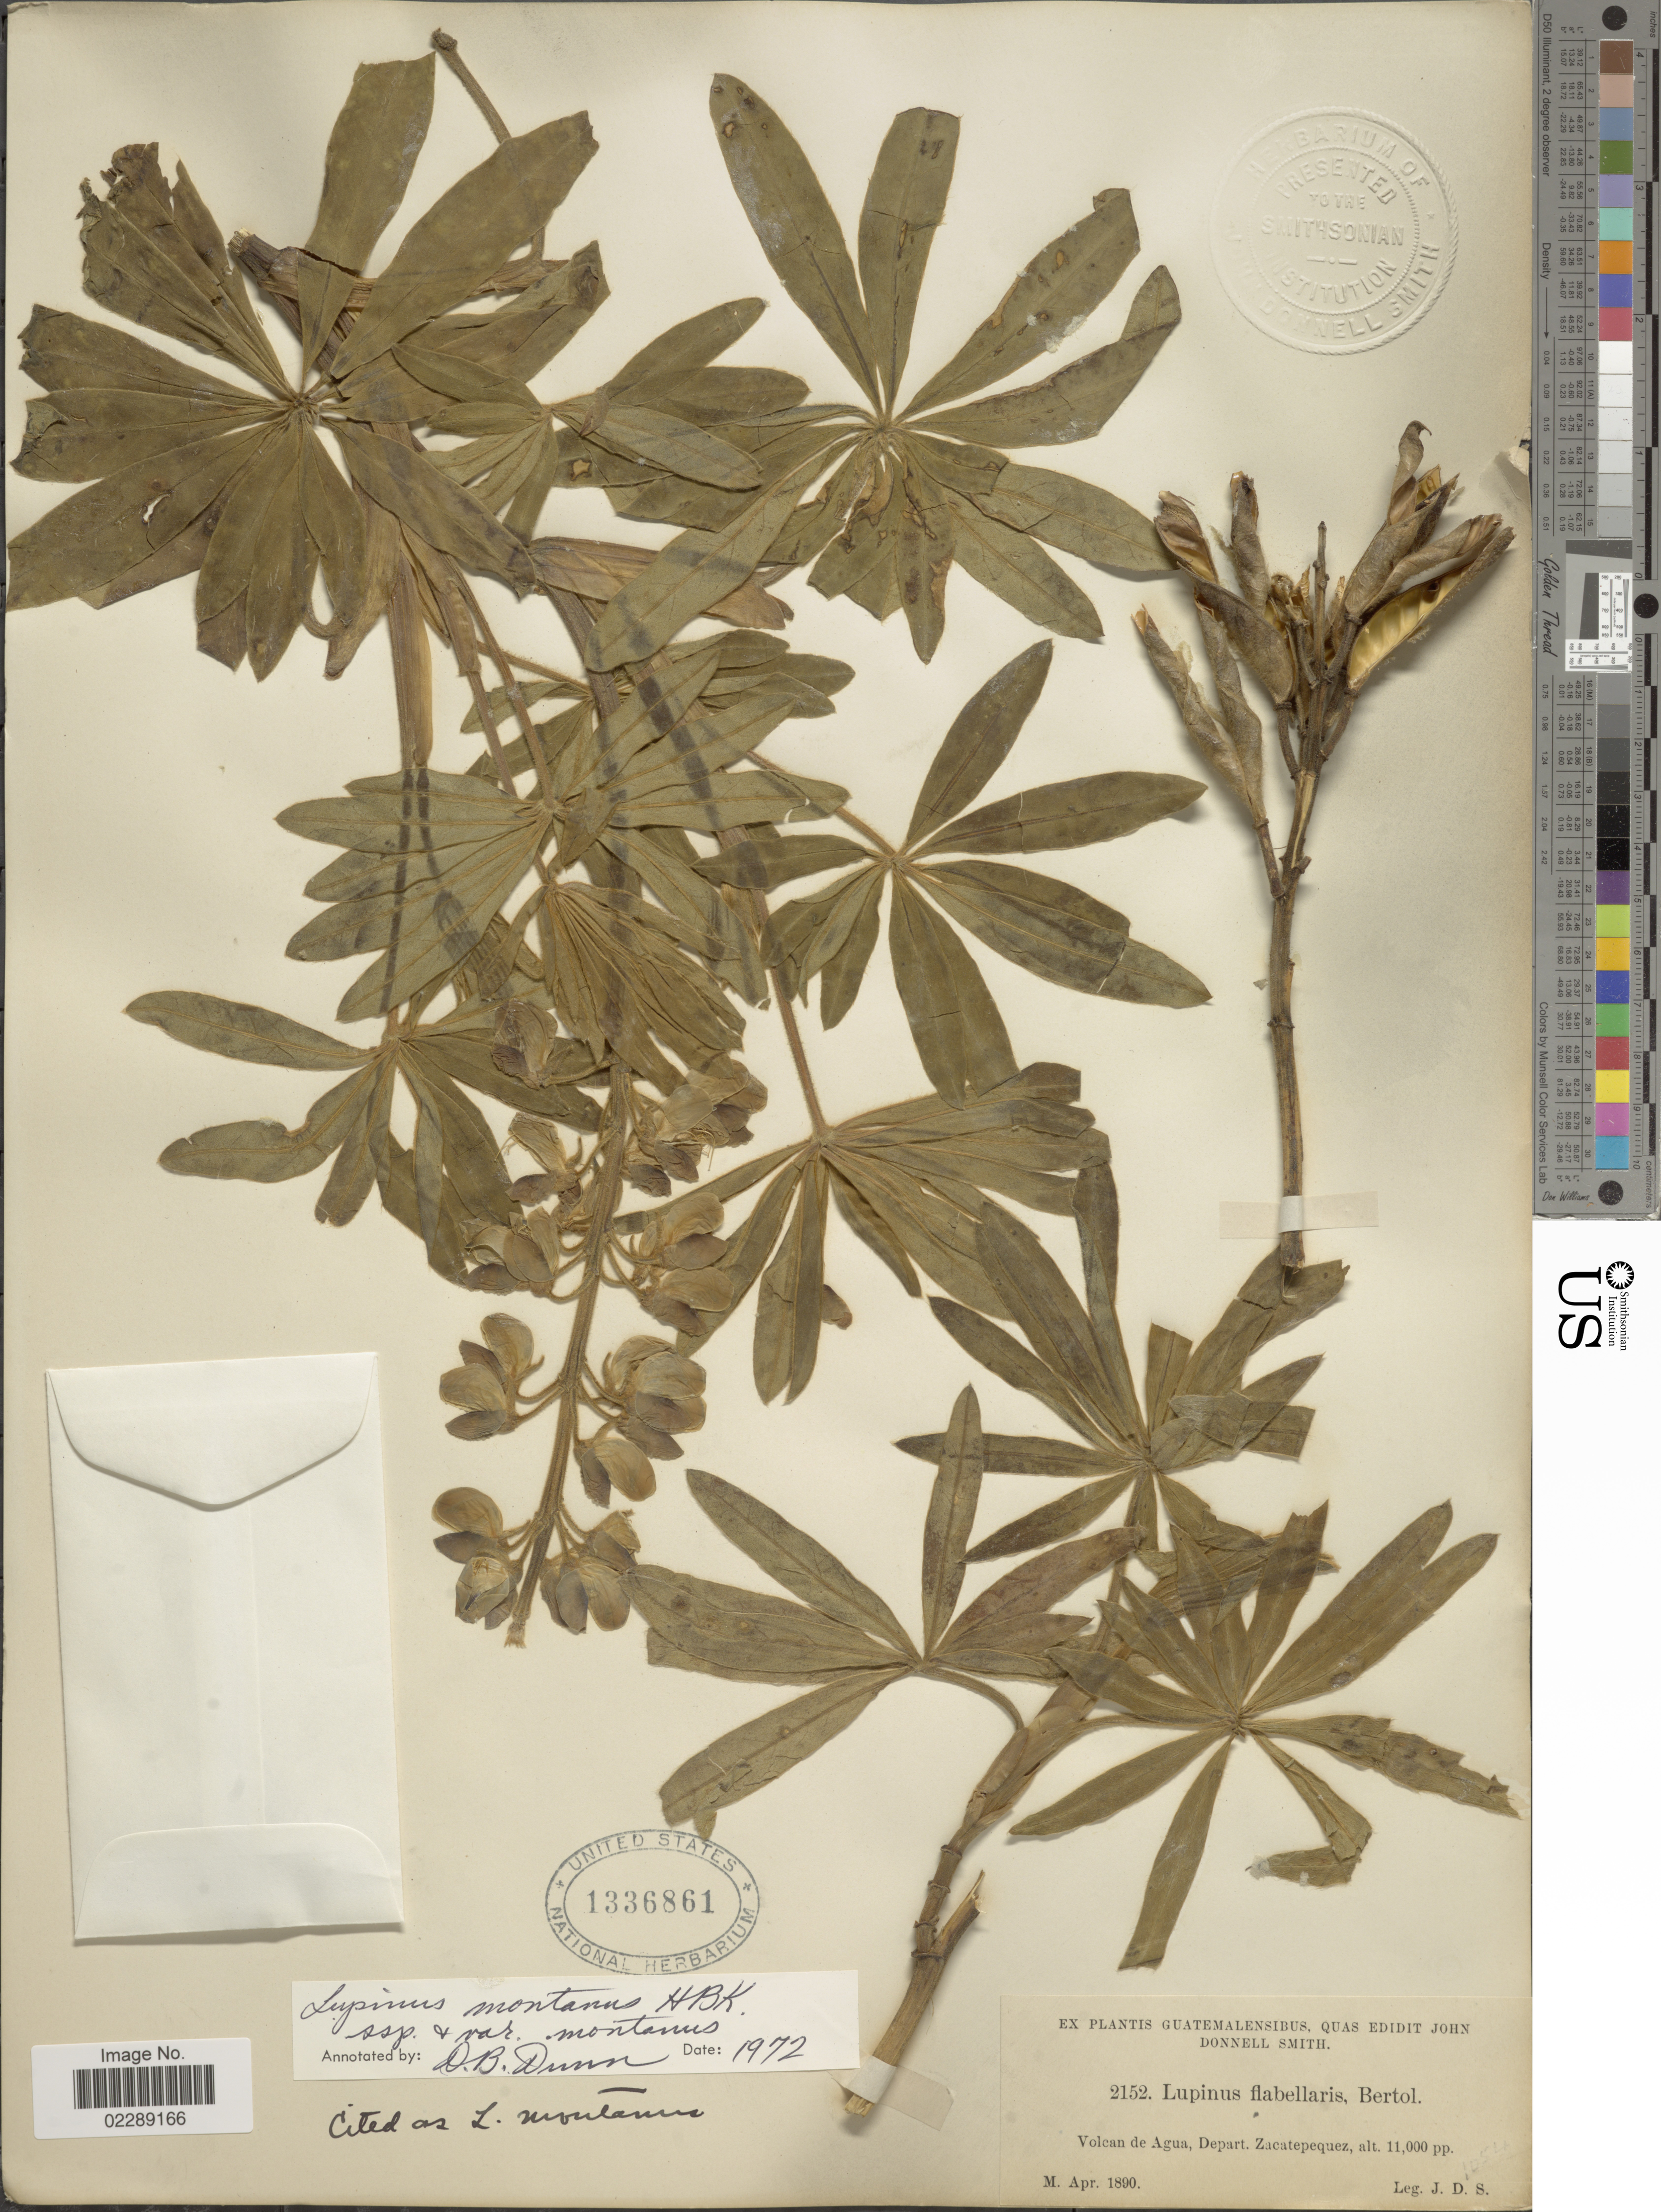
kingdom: Plantae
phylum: Tracheophyta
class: Magnoliopsida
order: Fabales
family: Fabaceae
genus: Lupinus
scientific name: Lupinus montanus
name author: Kunth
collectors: J. Donnell Smith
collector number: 2152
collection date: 1890-04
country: Guatemala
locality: Volcan de Agua, Depart. Zacatepequez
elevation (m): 3353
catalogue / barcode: US 1336861